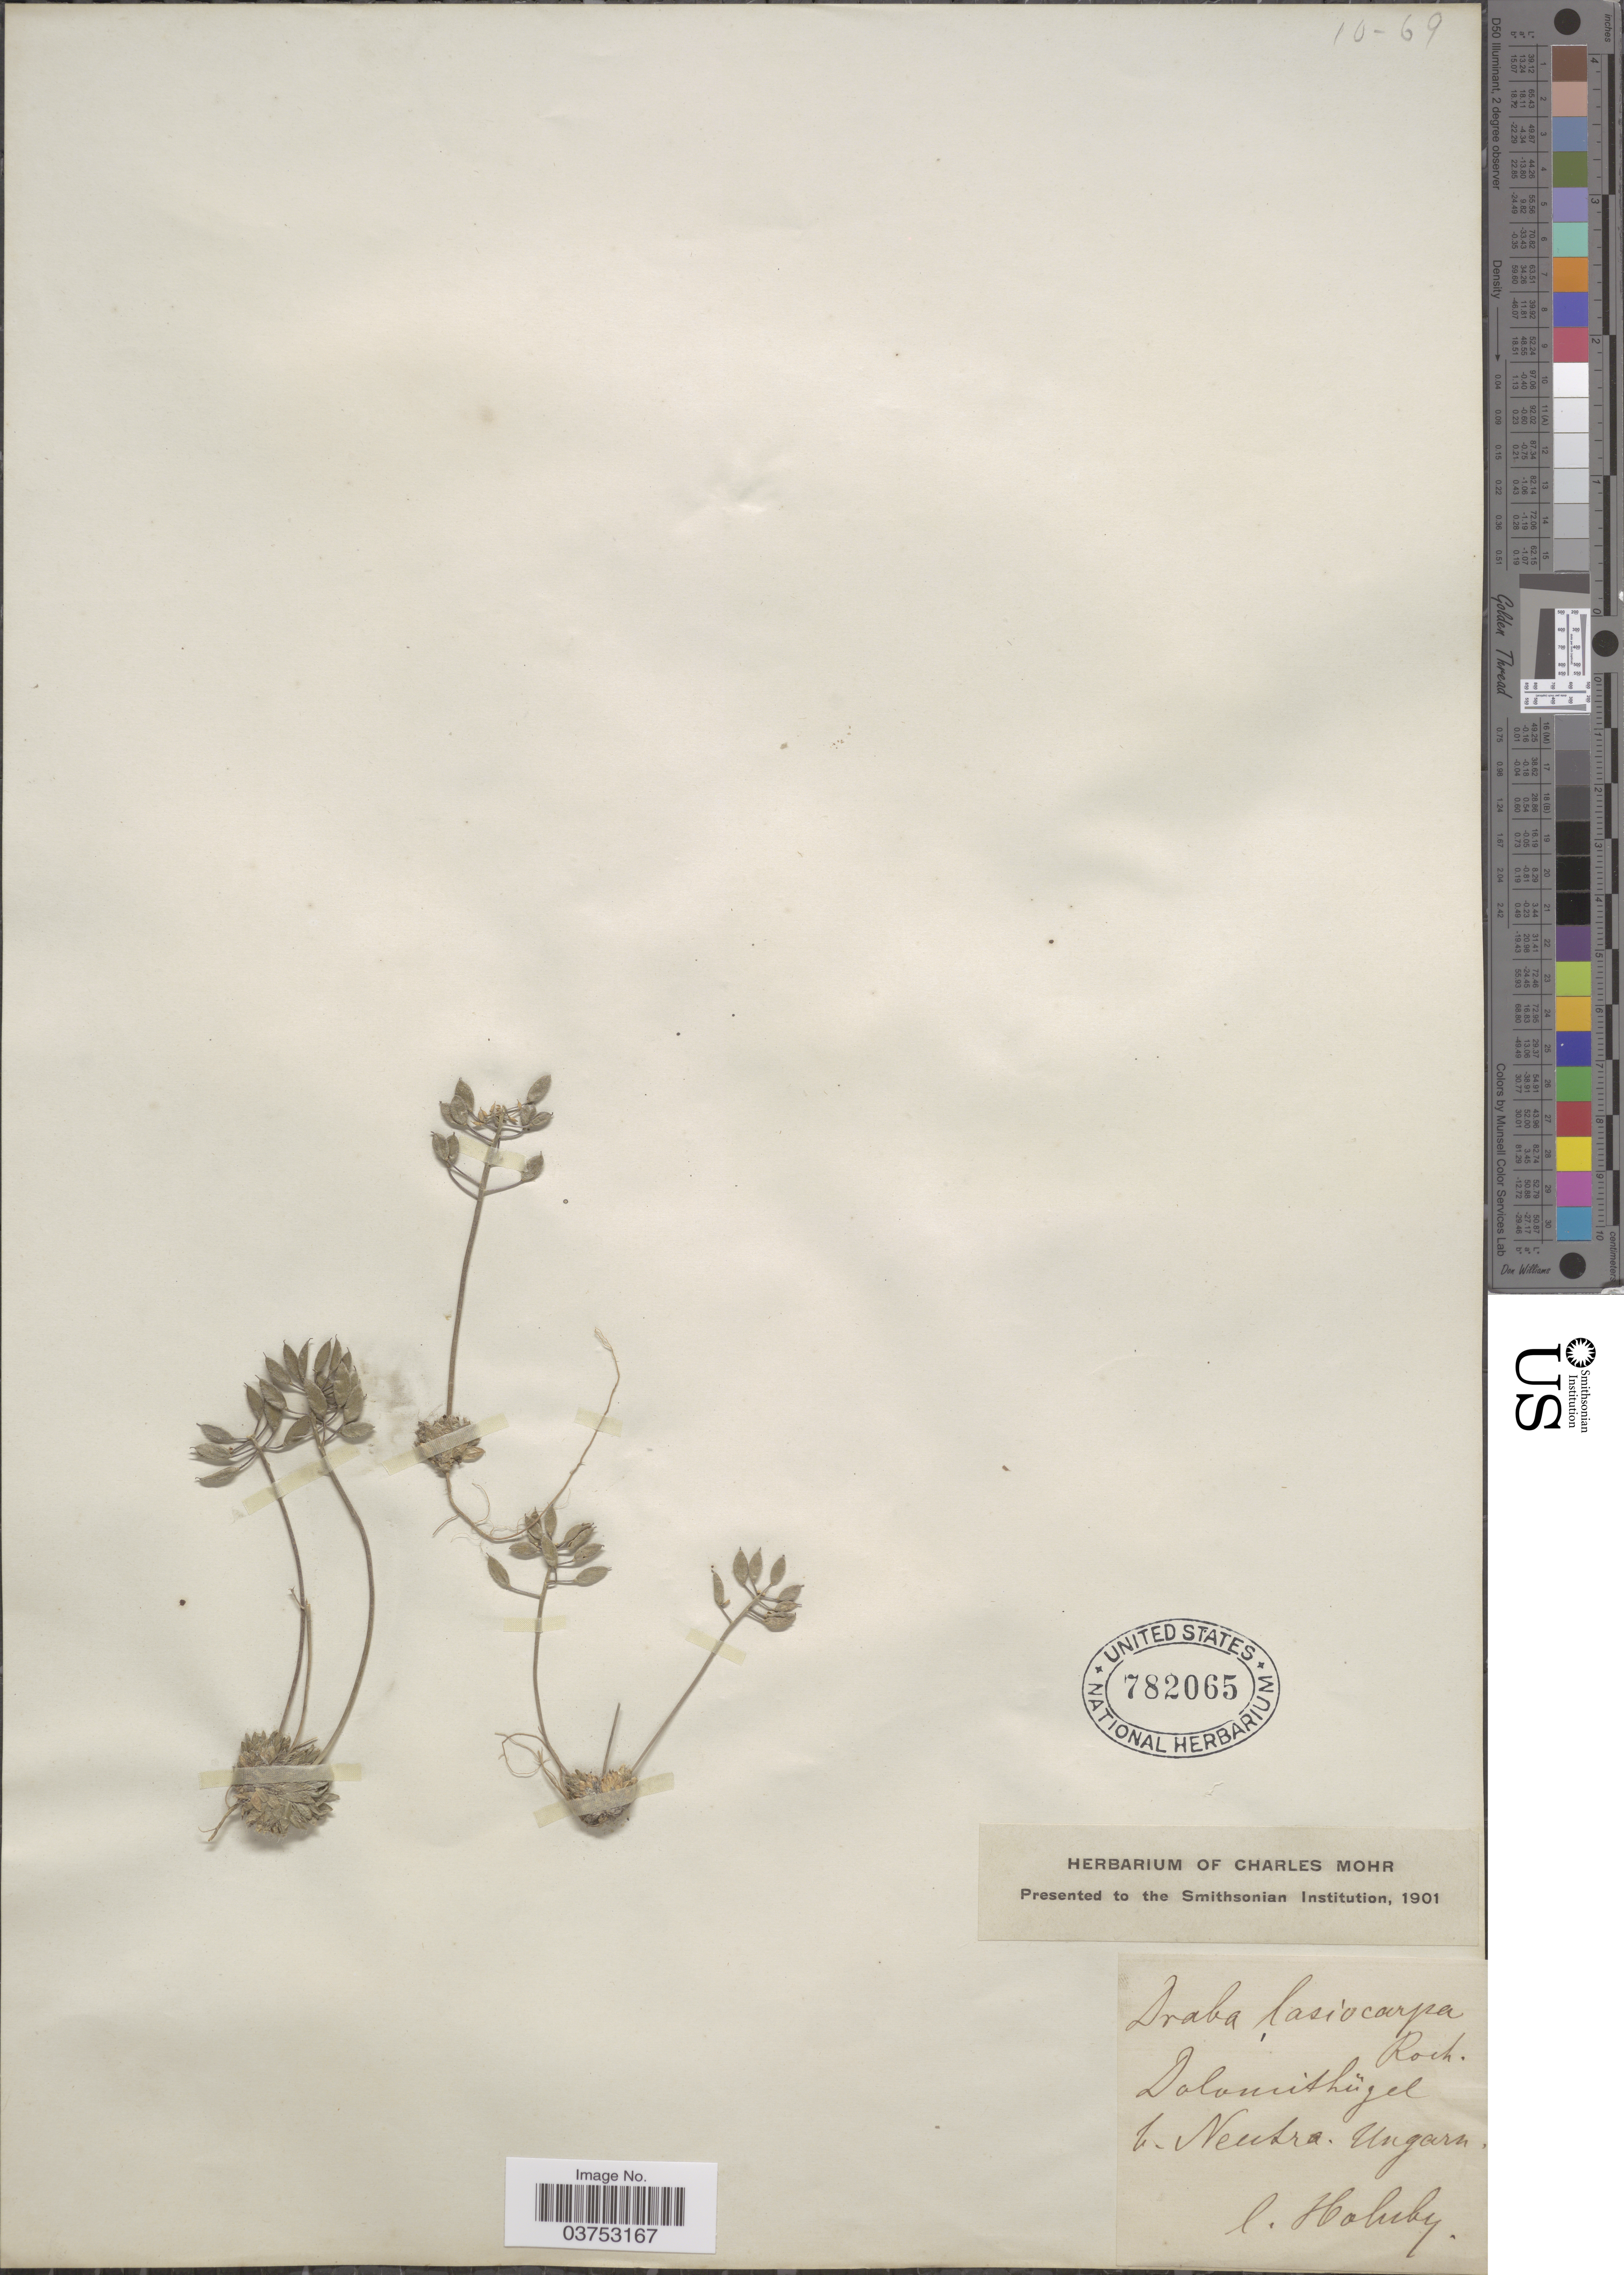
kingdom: Plantae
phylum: Tracheophyta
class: Magnoliopsida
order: Brassicales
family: Brassicaceae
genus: Draba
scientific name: Draba lasiocarpa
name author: Rochel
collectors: Holuby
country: Hungary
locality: Dolomithügel [unsure placement]. Z. Neutra. Ungarn.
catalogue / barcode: US 782065